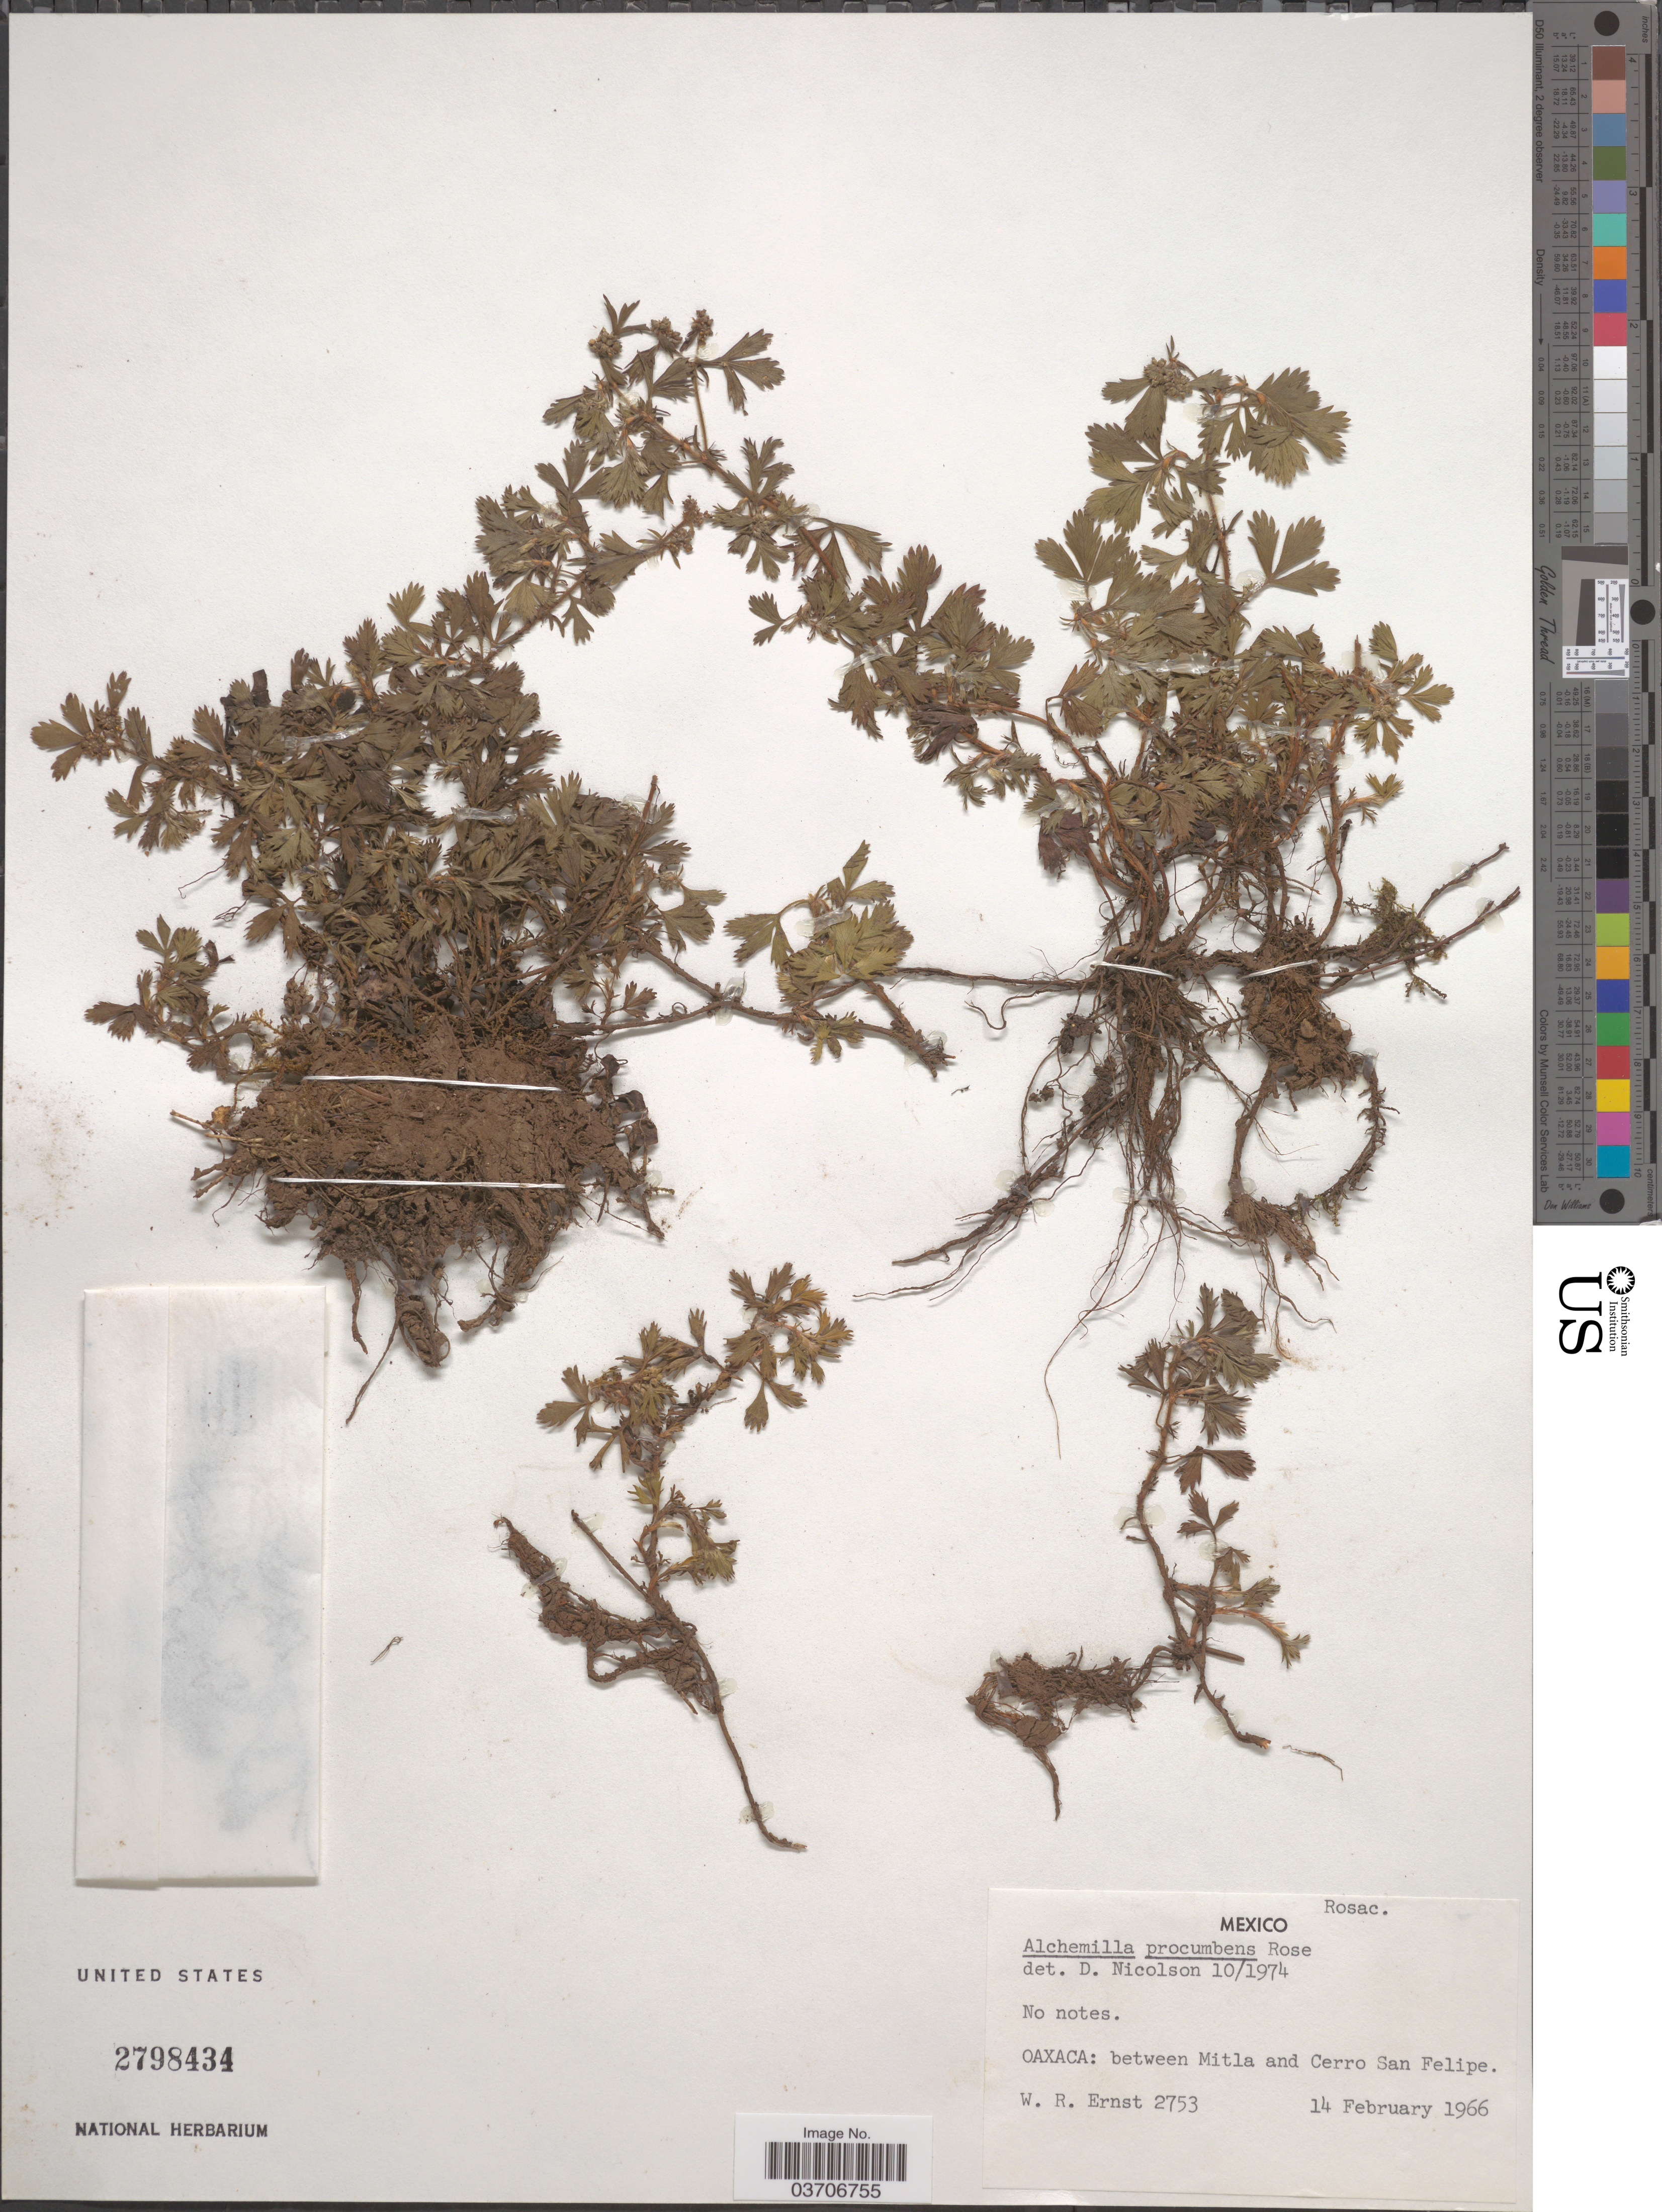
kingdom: Plantae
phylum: Tracheophyta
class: Magnoliopsida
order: Rosales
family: Rosaceae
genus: Lachemilla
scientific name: Lachemilla procumbens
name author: (Rose) Rydb.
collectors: W. R. Ernst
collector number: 2753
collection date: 1966-02-14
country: Mexico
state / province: Oaxaca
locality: Between Mitla and Cerro San Felipe.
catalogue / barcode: US 2798434